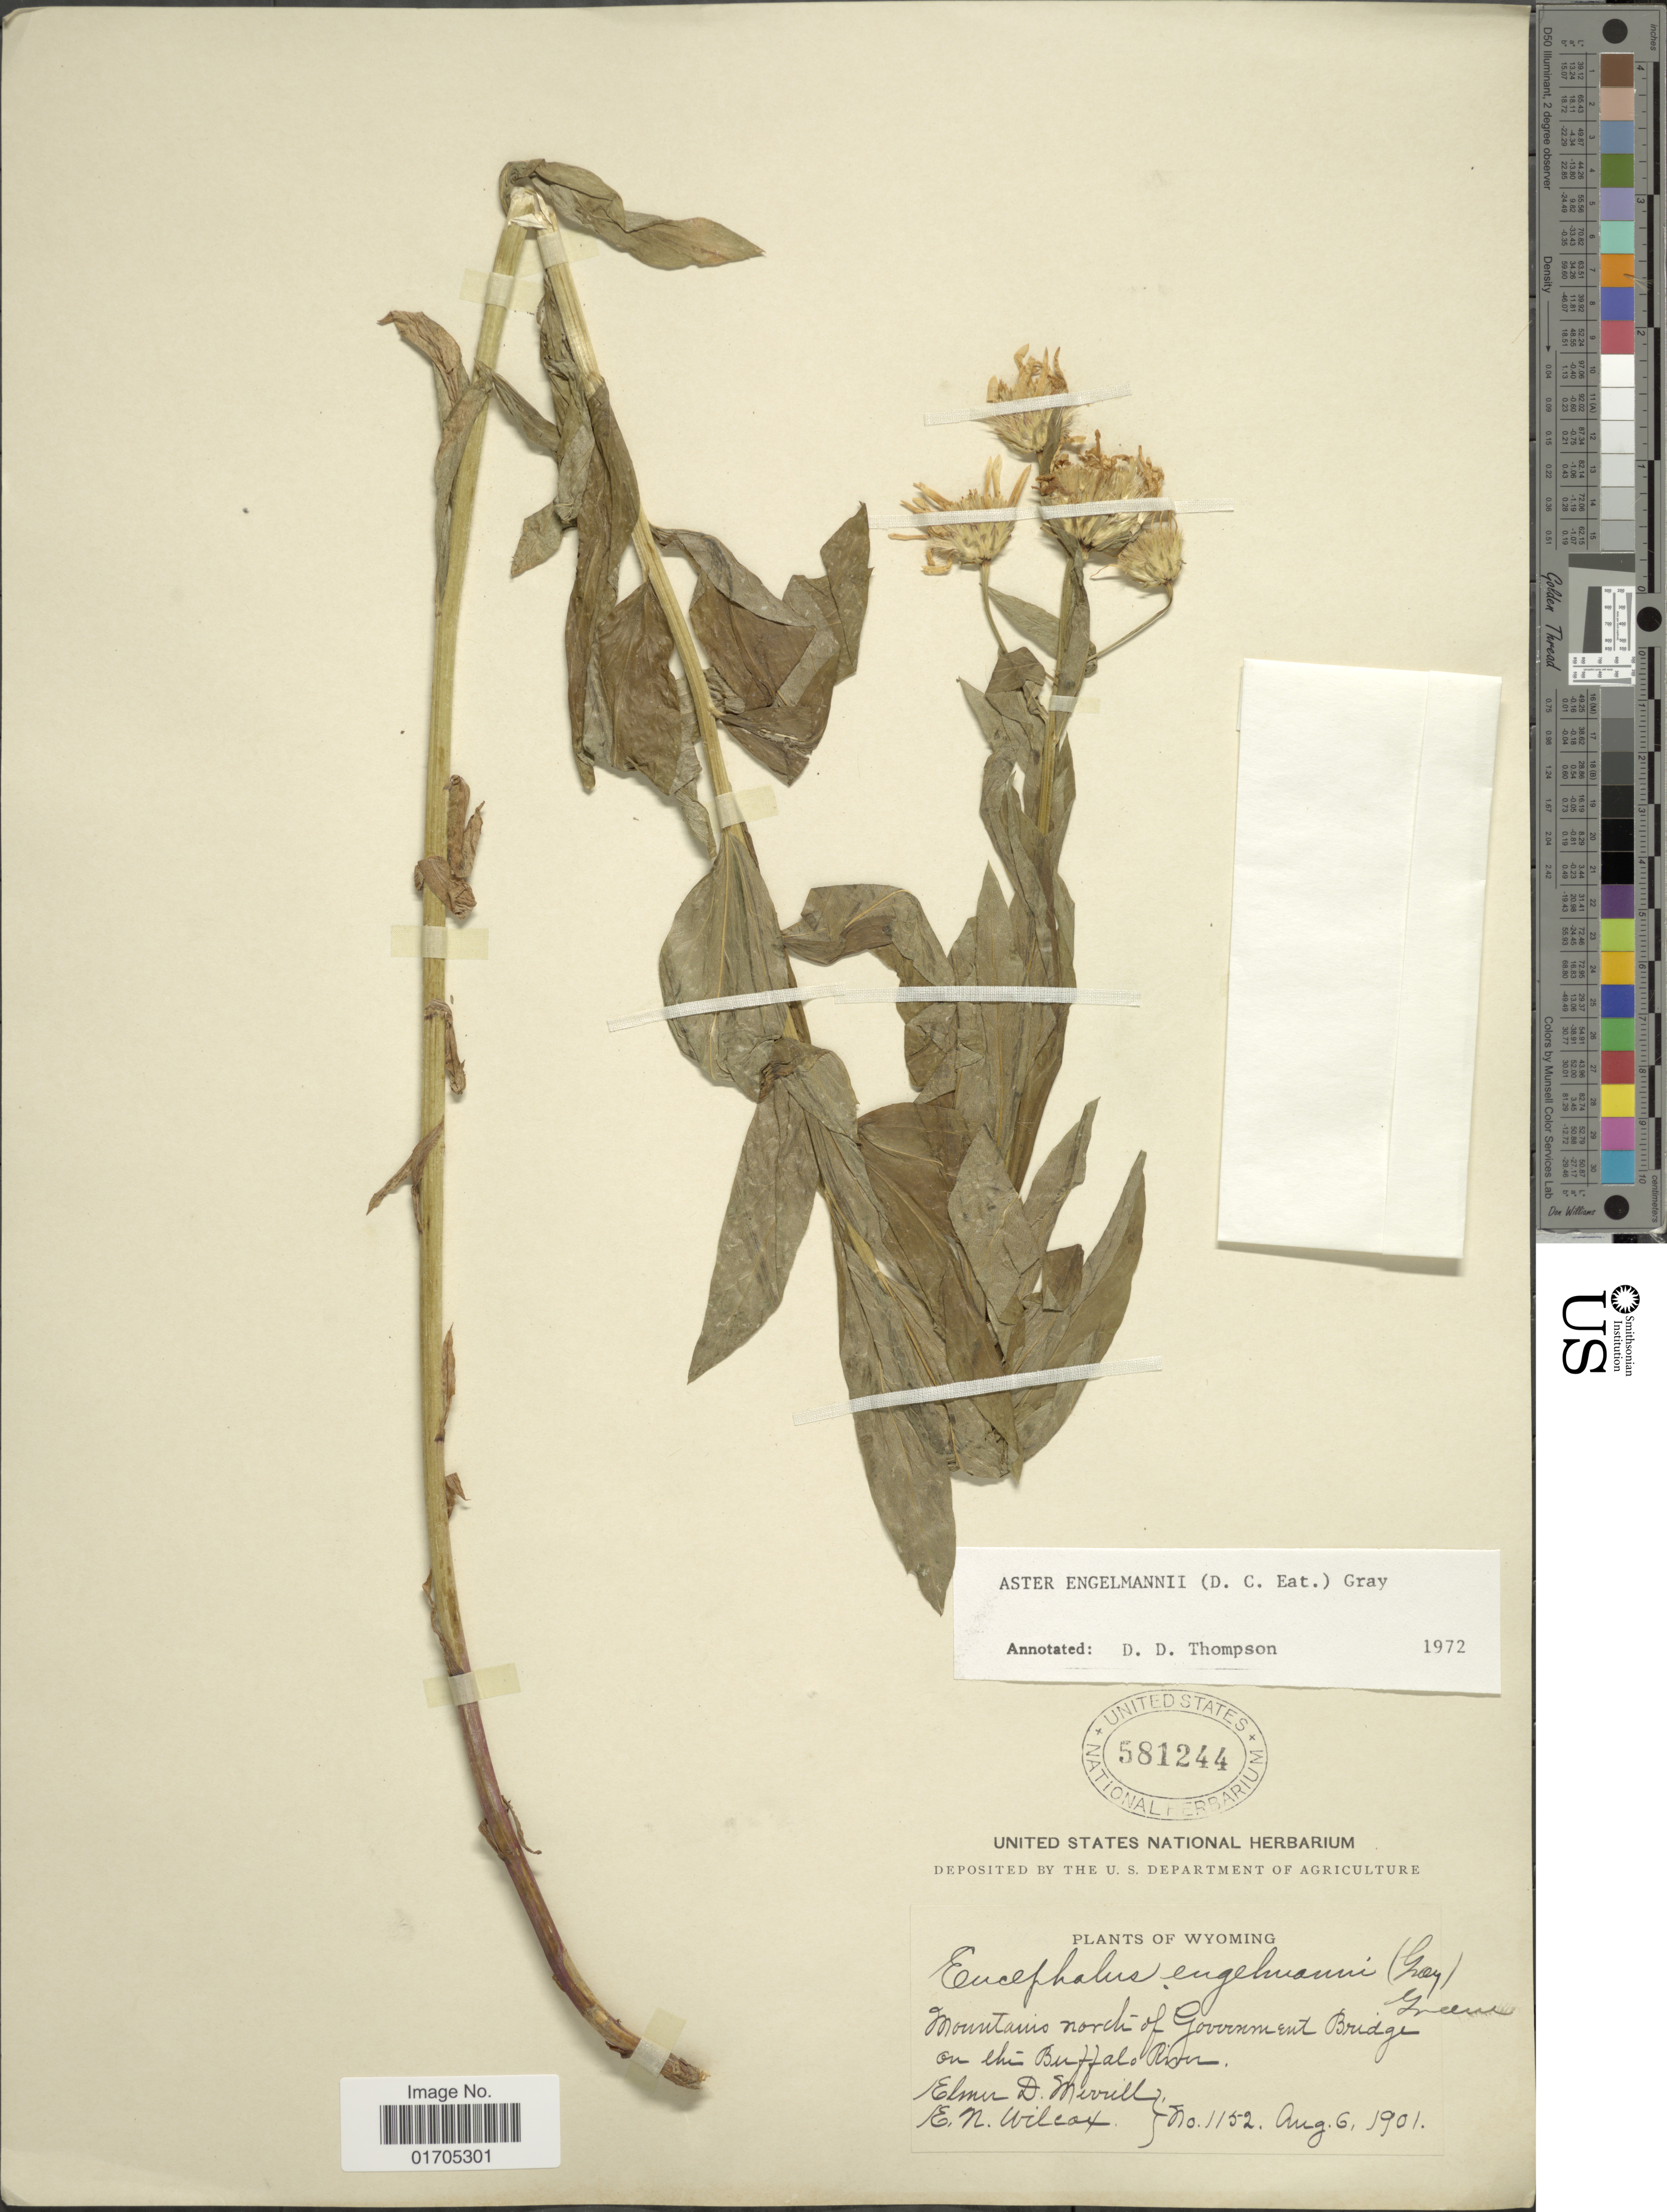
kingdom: Plantae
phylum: Tracheophyta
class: Magnoliopsida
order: Asterales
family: Asteraceae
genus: Eucephalus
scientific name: Eucephalus engelmannii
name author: (D.C. Eaton) Greene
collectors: E. D. Merrill & E. Wilcox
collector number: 1152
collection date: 1901-08-06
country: United States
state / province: Wyoming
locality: Mountains north of Government Bridge on the Buffalo River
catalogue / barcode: US 581244